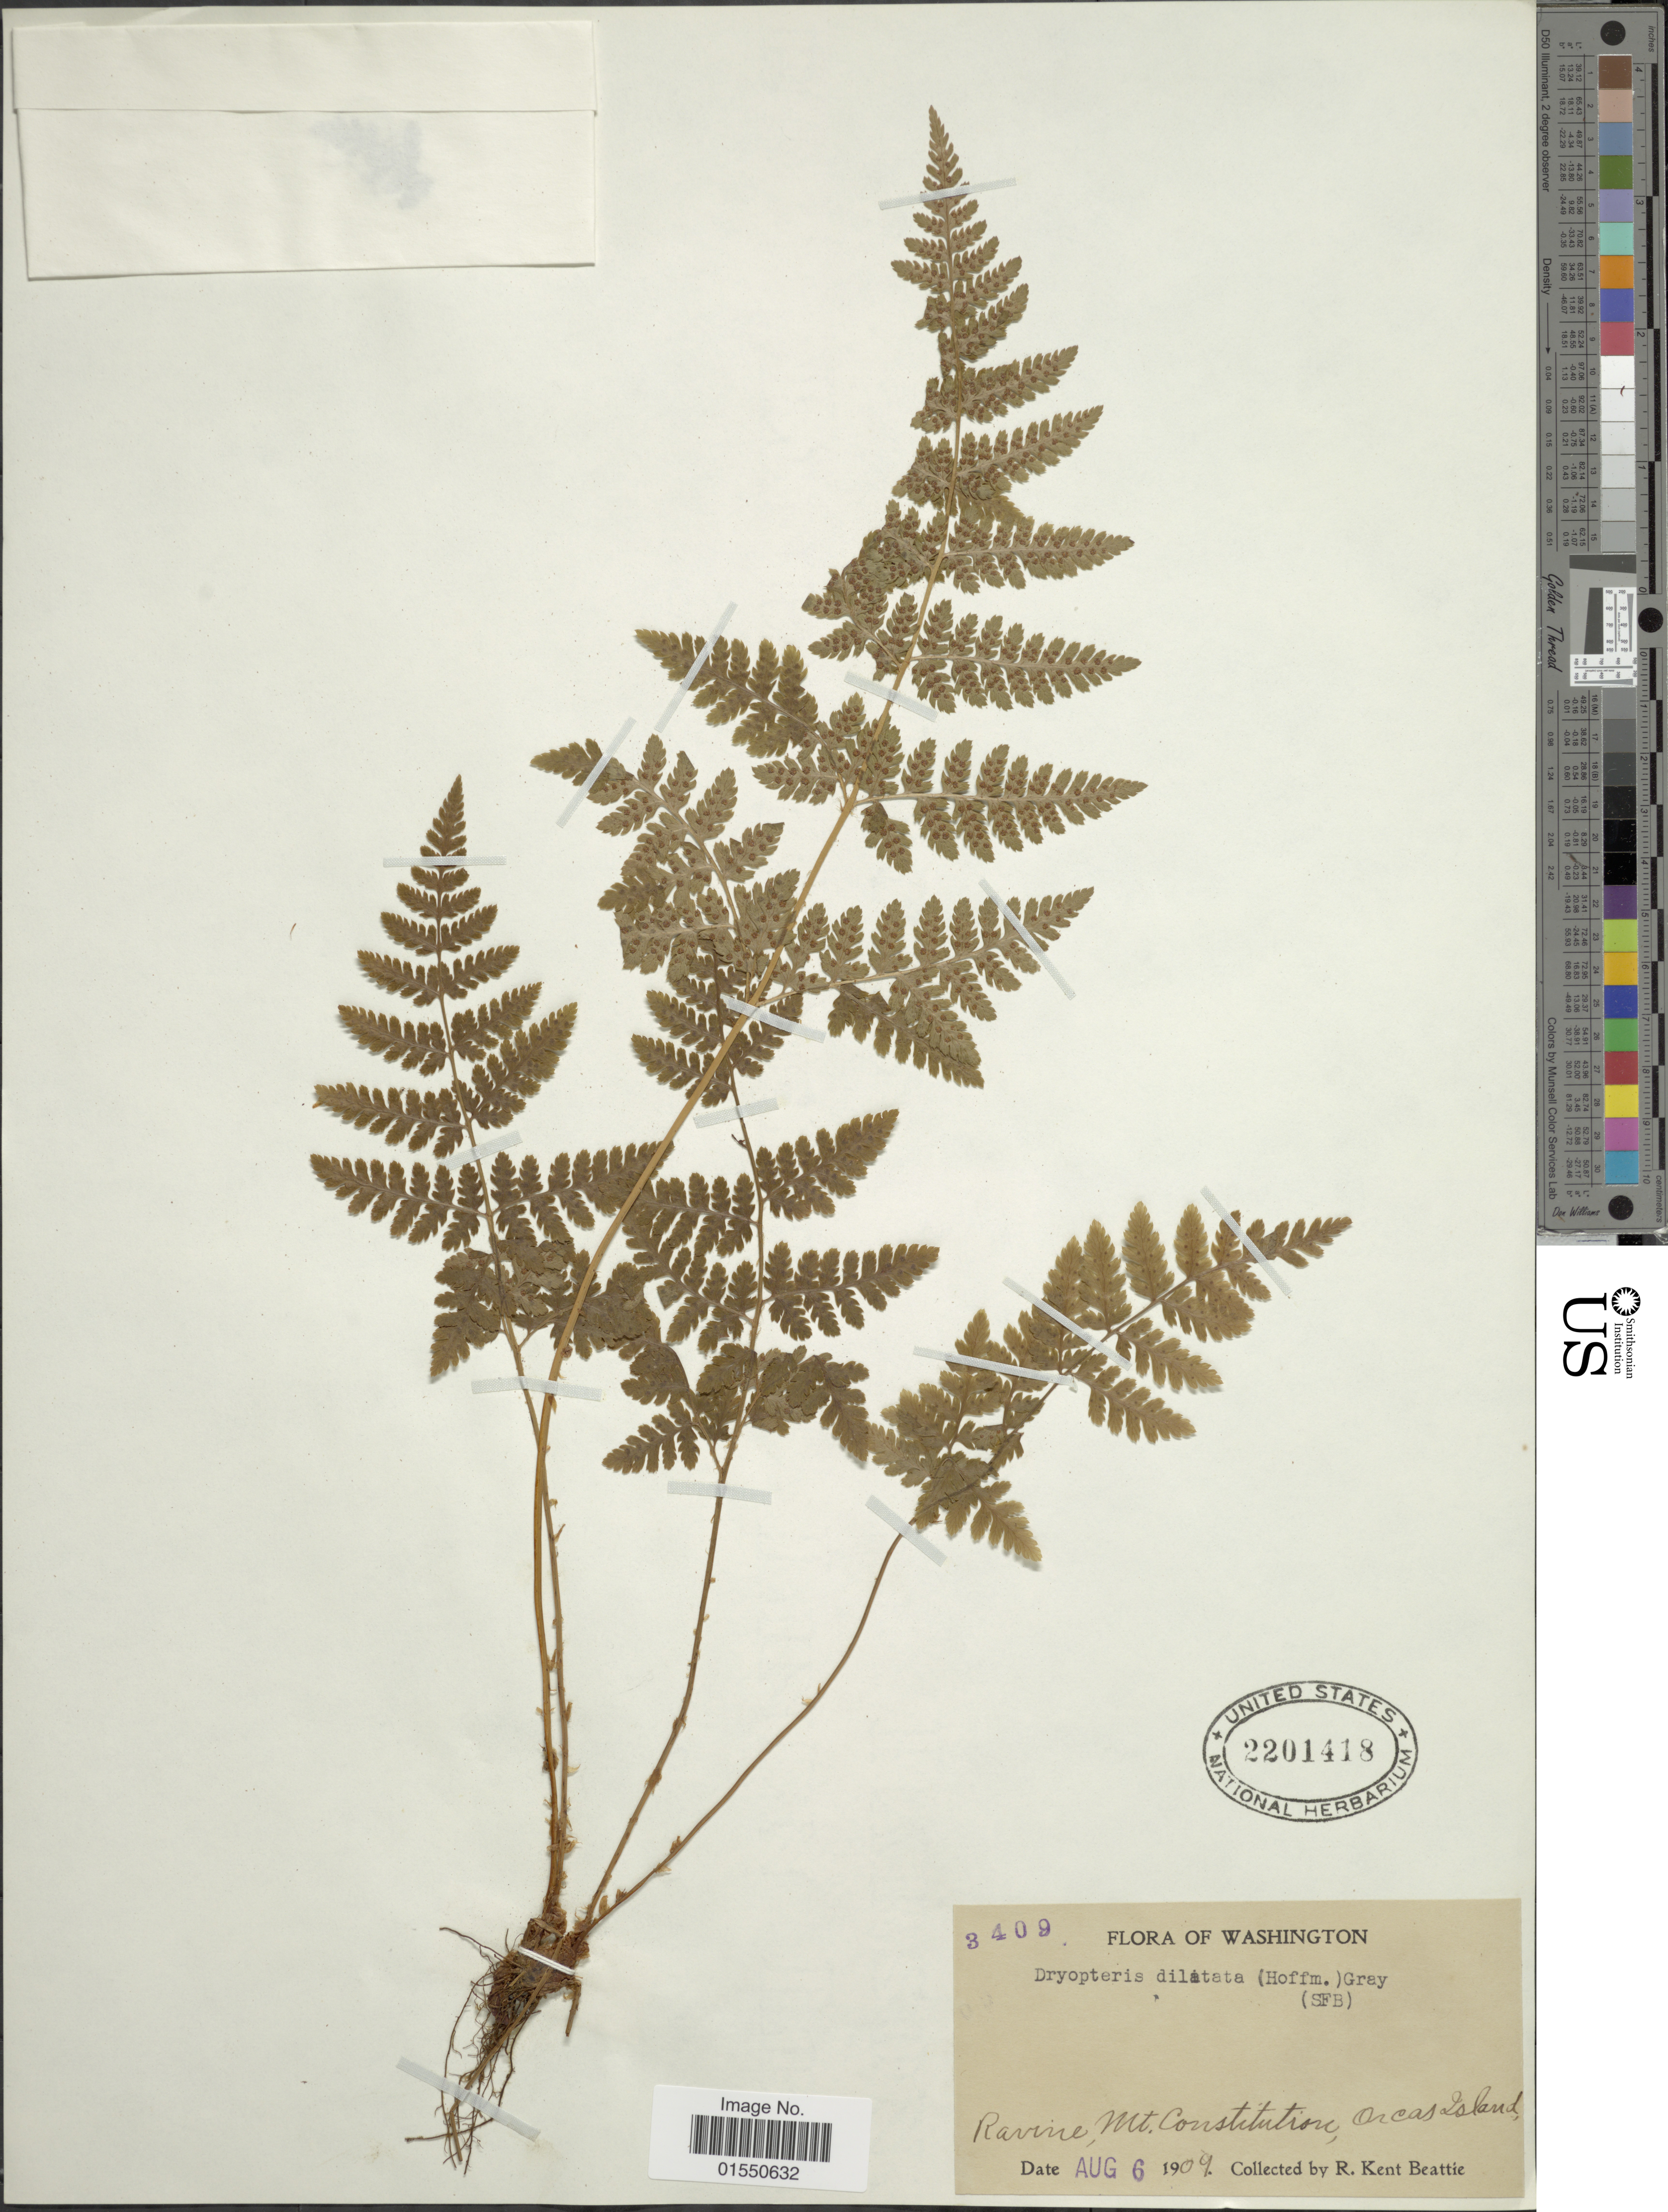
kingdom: Plantae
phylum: Tracheophyta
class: Polypodiopsida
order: Polypodiales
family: Dryopteridaceae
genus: Dryopteris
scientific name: Dryopteris expansa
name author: (C. Presl) Fraser-Jenk. & Jermy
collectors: R. K. Beattie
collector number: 3409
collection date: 1909-08-06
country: United States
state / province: Washington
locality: Ravine, Mt. Constitution, Orcas Island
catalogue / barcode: US 2201418